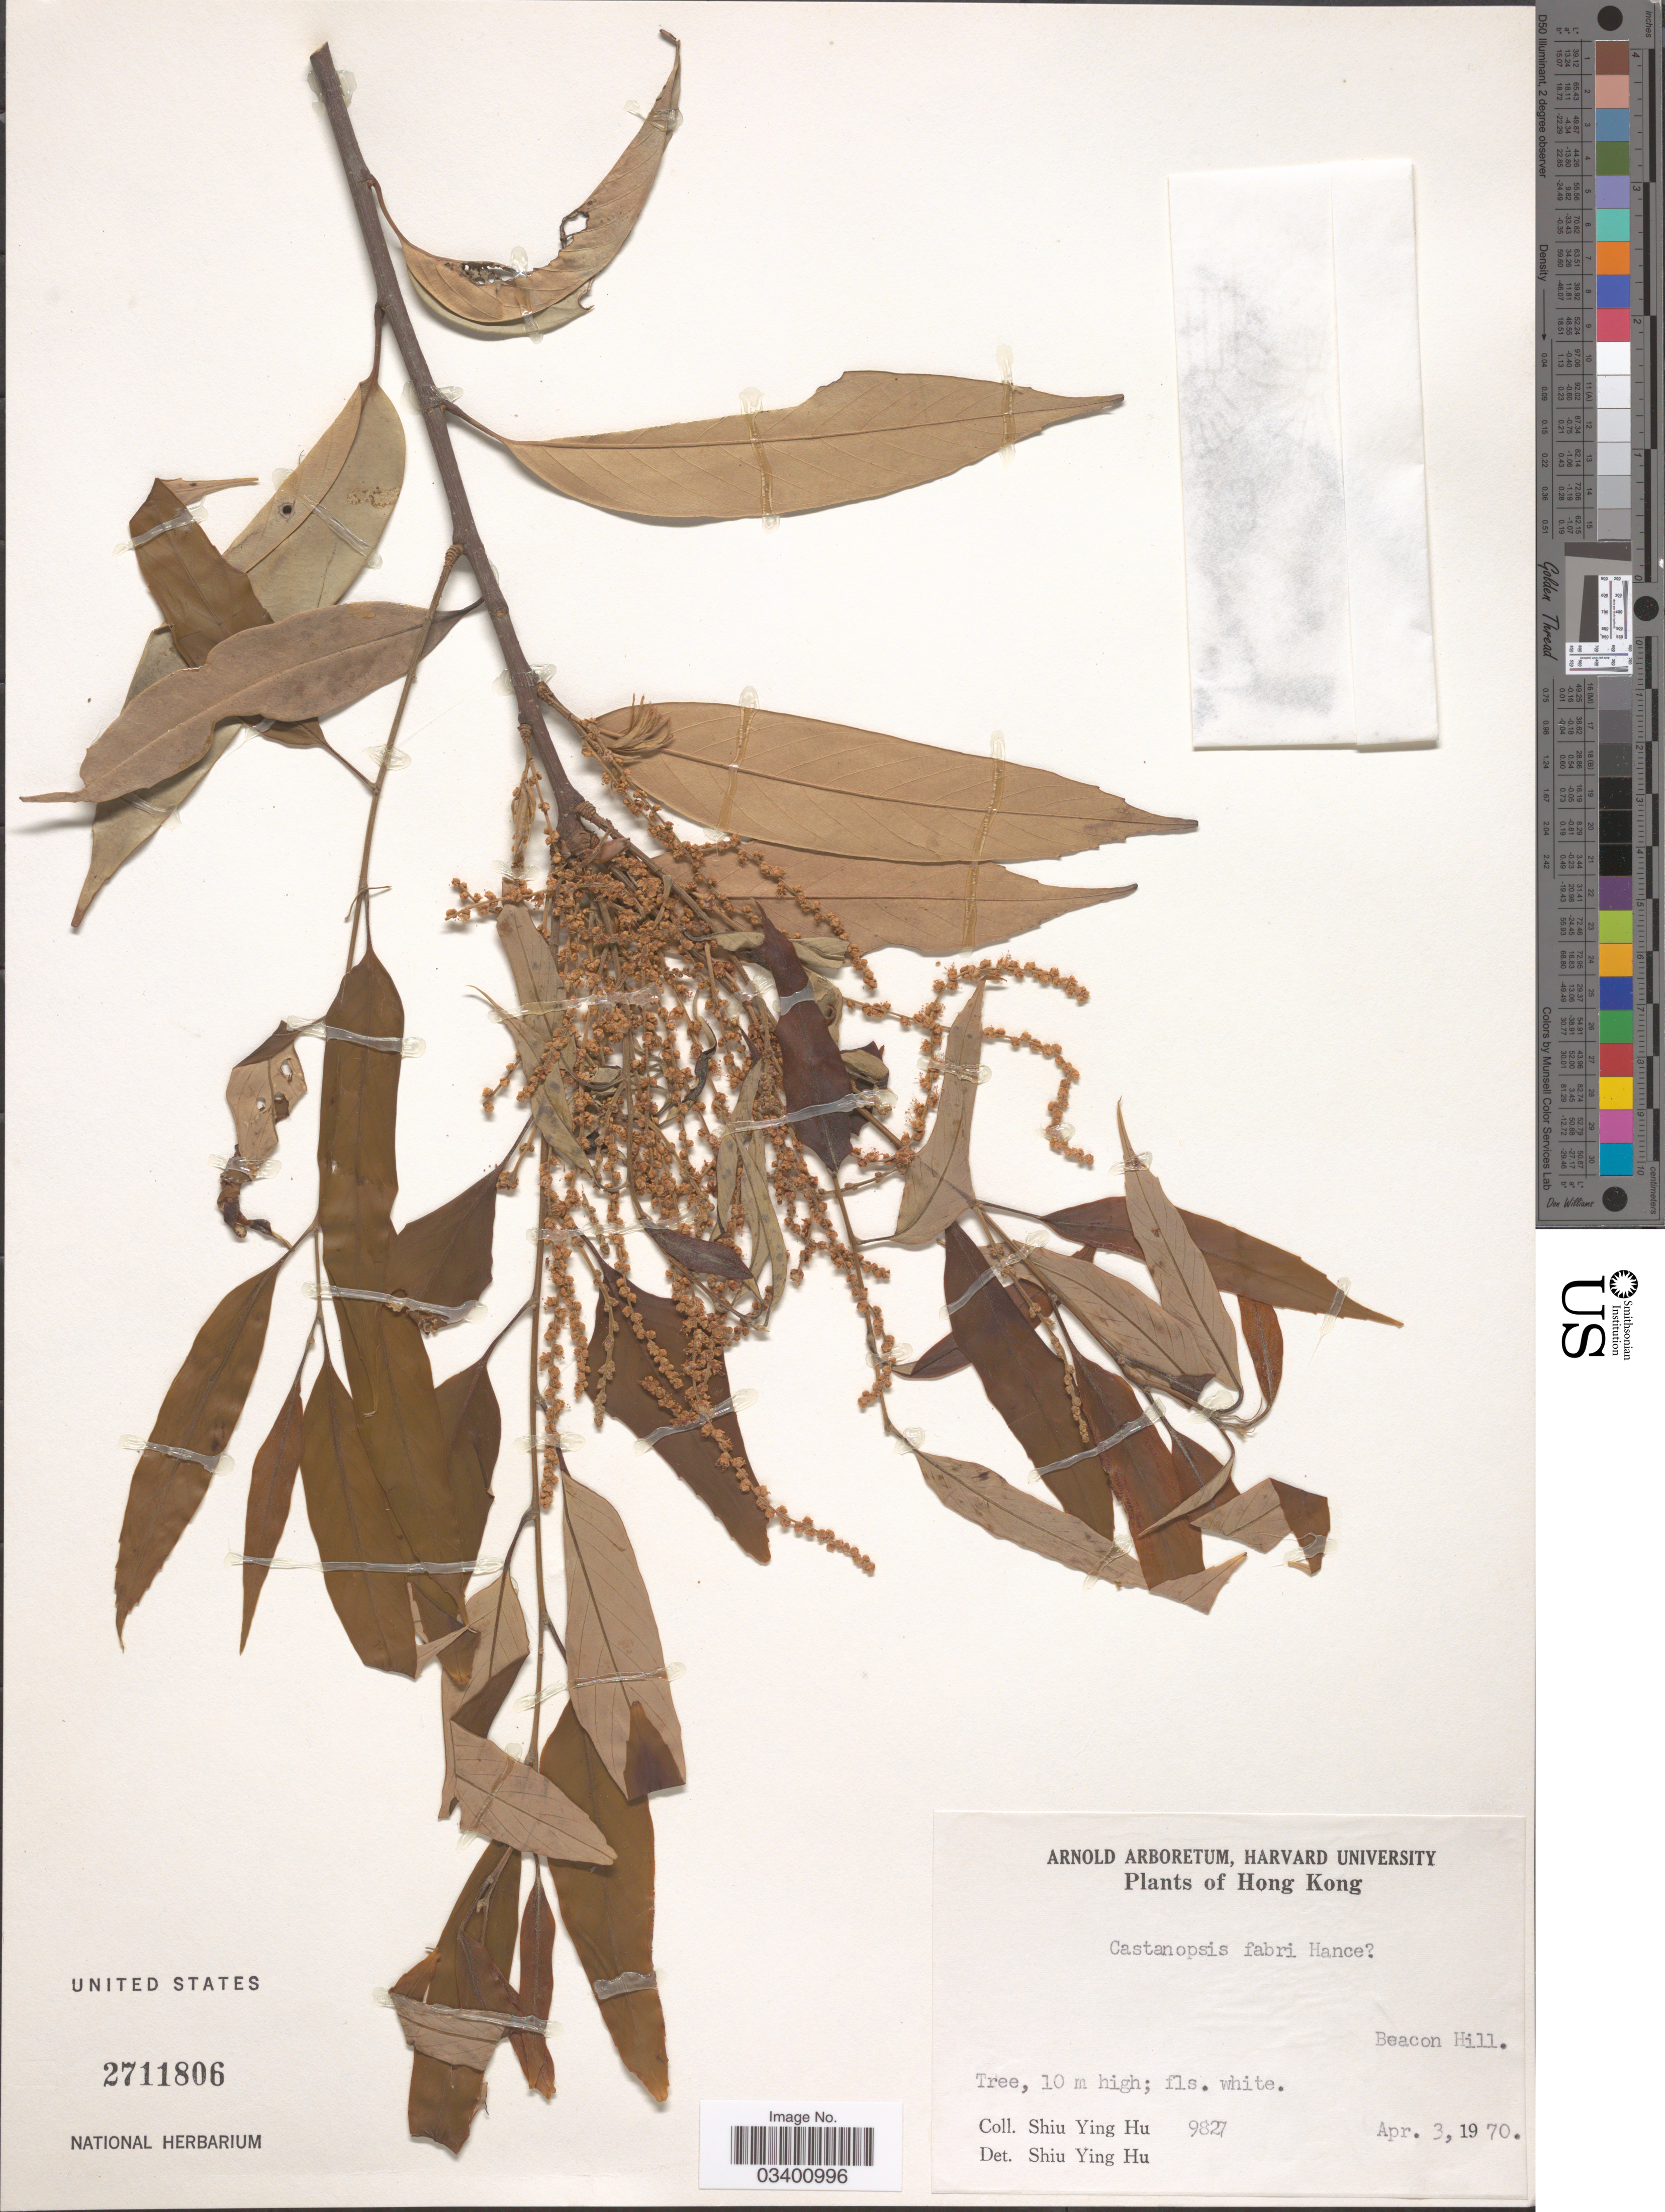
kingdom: Plantae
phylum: Tracheophyta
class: Magnoliopsida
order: Fagales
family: Fagaceae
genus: Castanopsis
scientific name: Castanopsis fargesii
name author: Franch.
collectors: S. Y. Hu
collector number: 9827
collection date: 1970-04-03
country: China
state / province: Hong Kong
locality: Beacon Hill.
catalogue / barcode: US 2711806